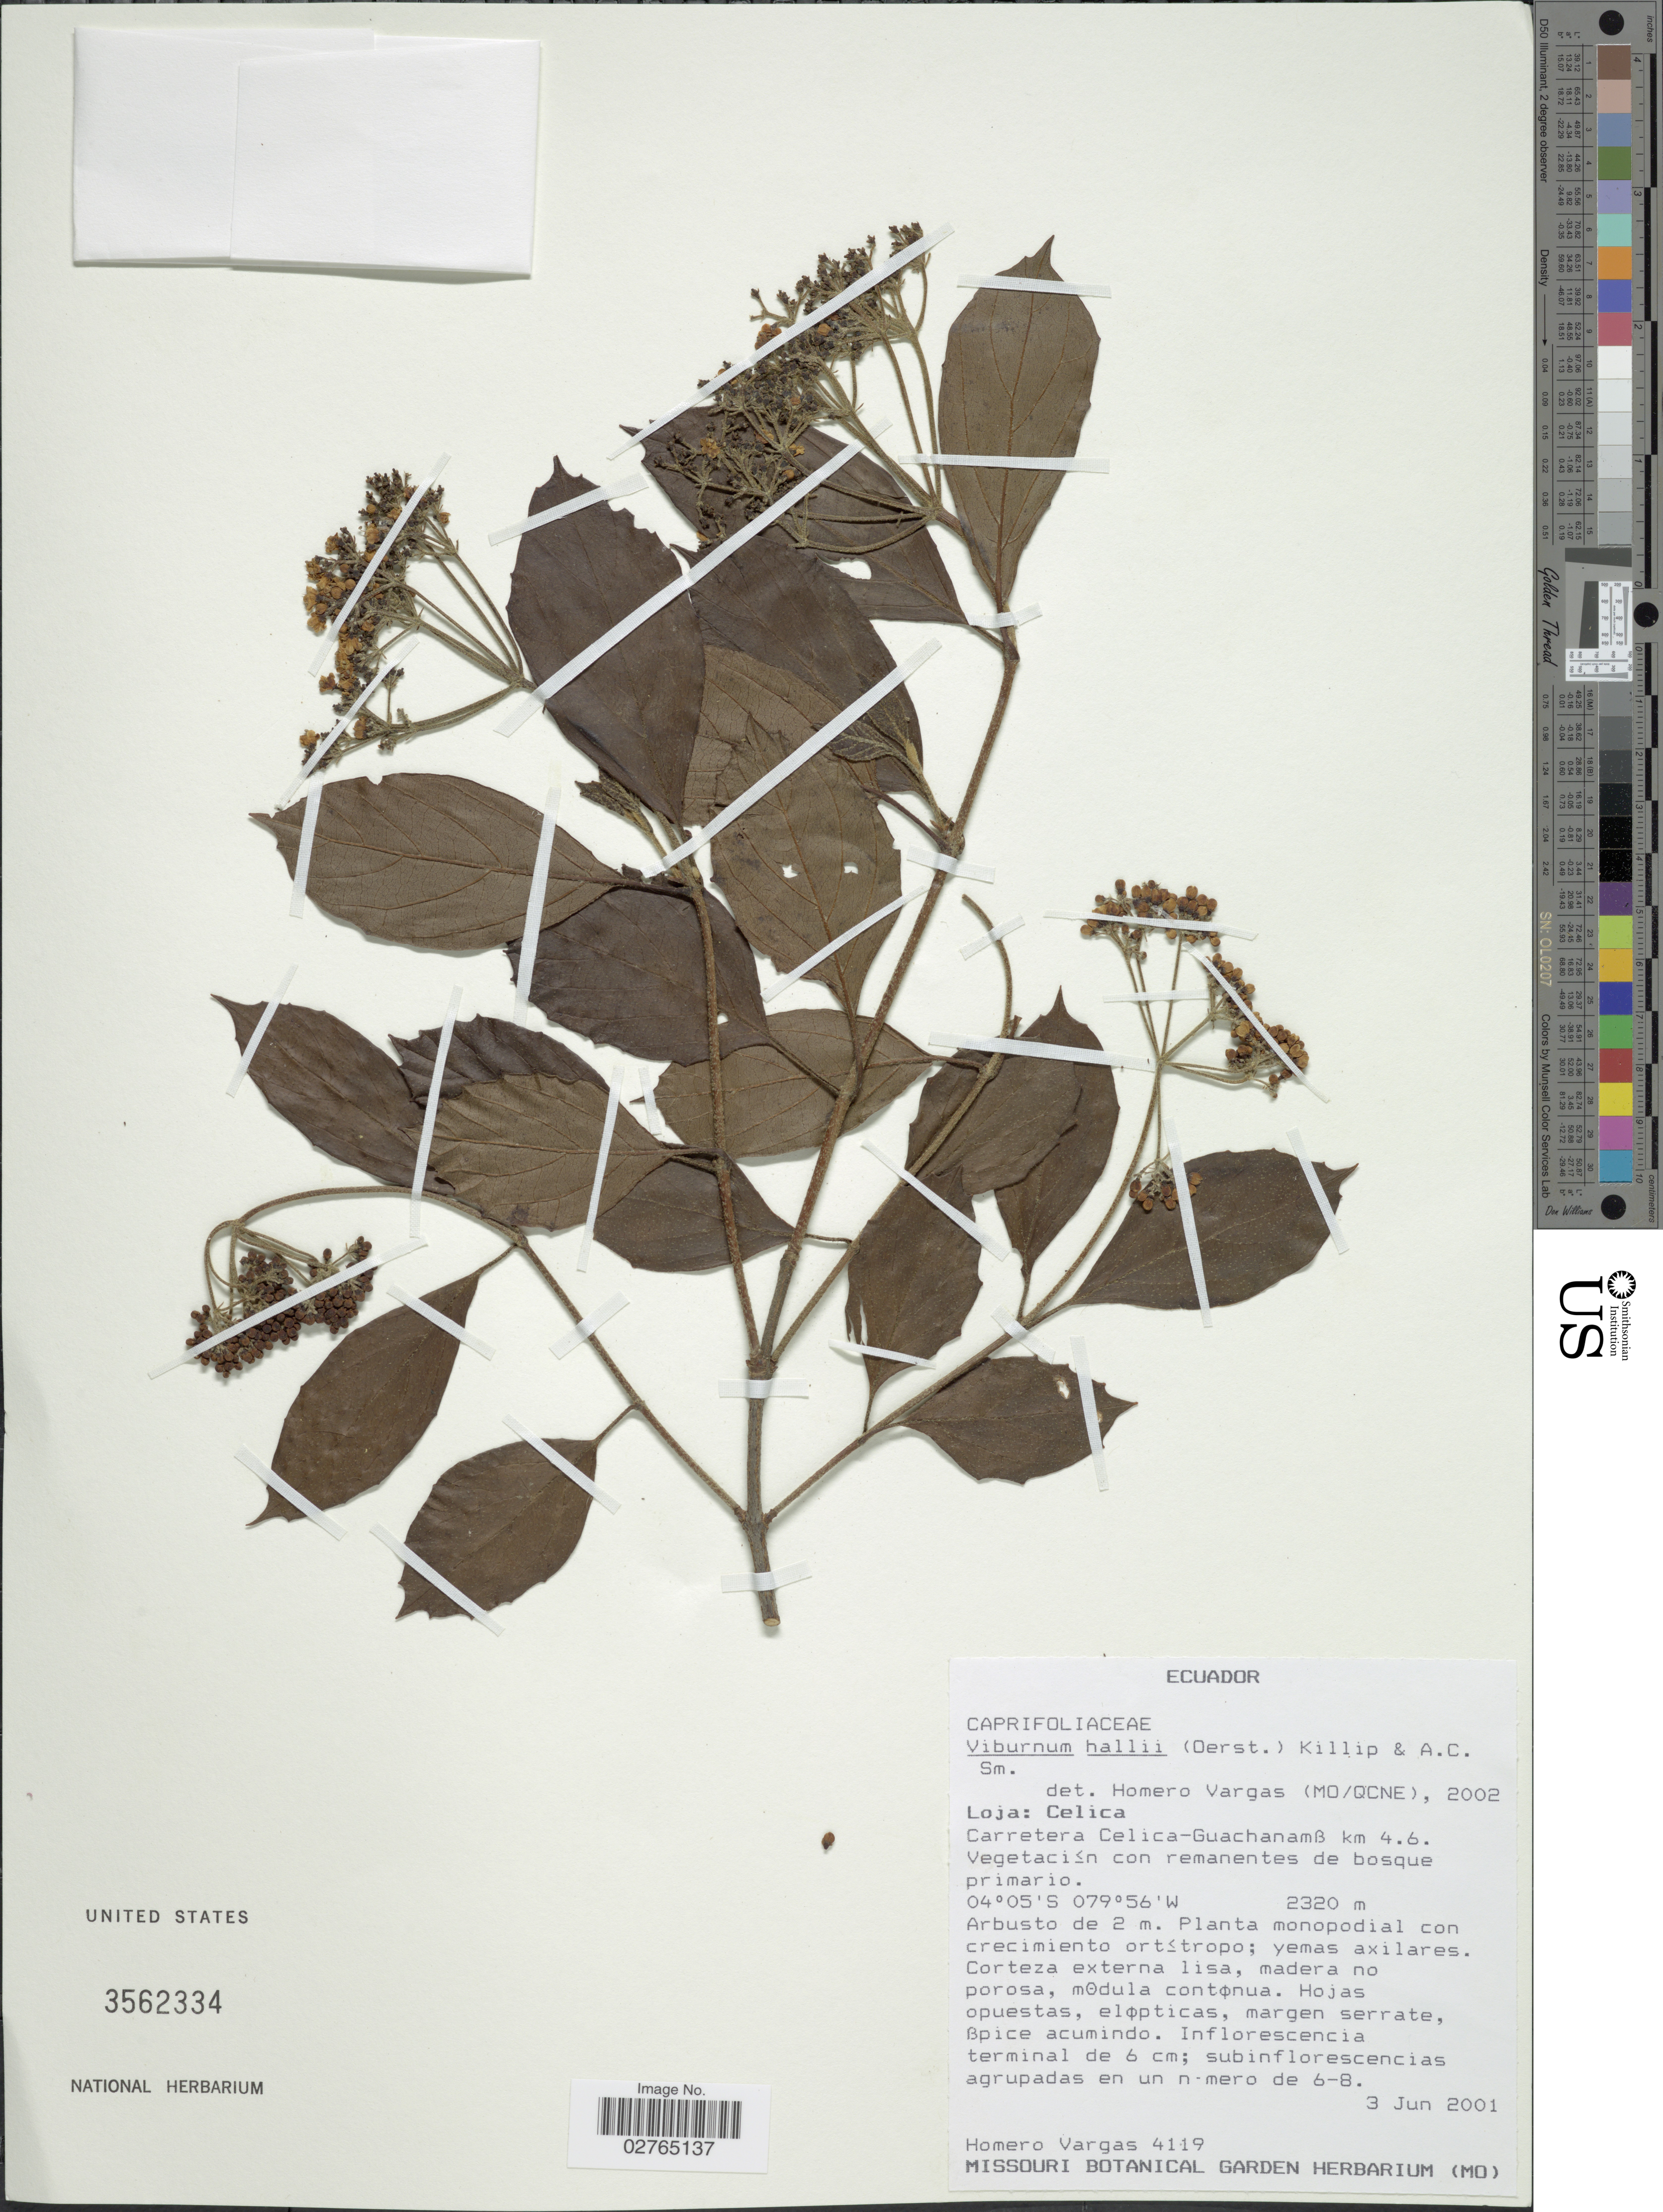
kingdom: Plantae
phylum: Tracheophyta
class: Magnoliopsida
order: Dipsacales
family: Viburnaceae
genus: Viburnum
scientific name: Viburnum hallii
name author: (Oerst.) Killip & A.C. Sm.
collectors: H. Vargas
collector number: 4119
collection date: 2001-06-03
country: Ecuador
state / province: Loja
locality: Celica. Carretera Celica-Guachanamß km 4.6.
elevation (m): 2320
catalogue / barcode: US 3562334